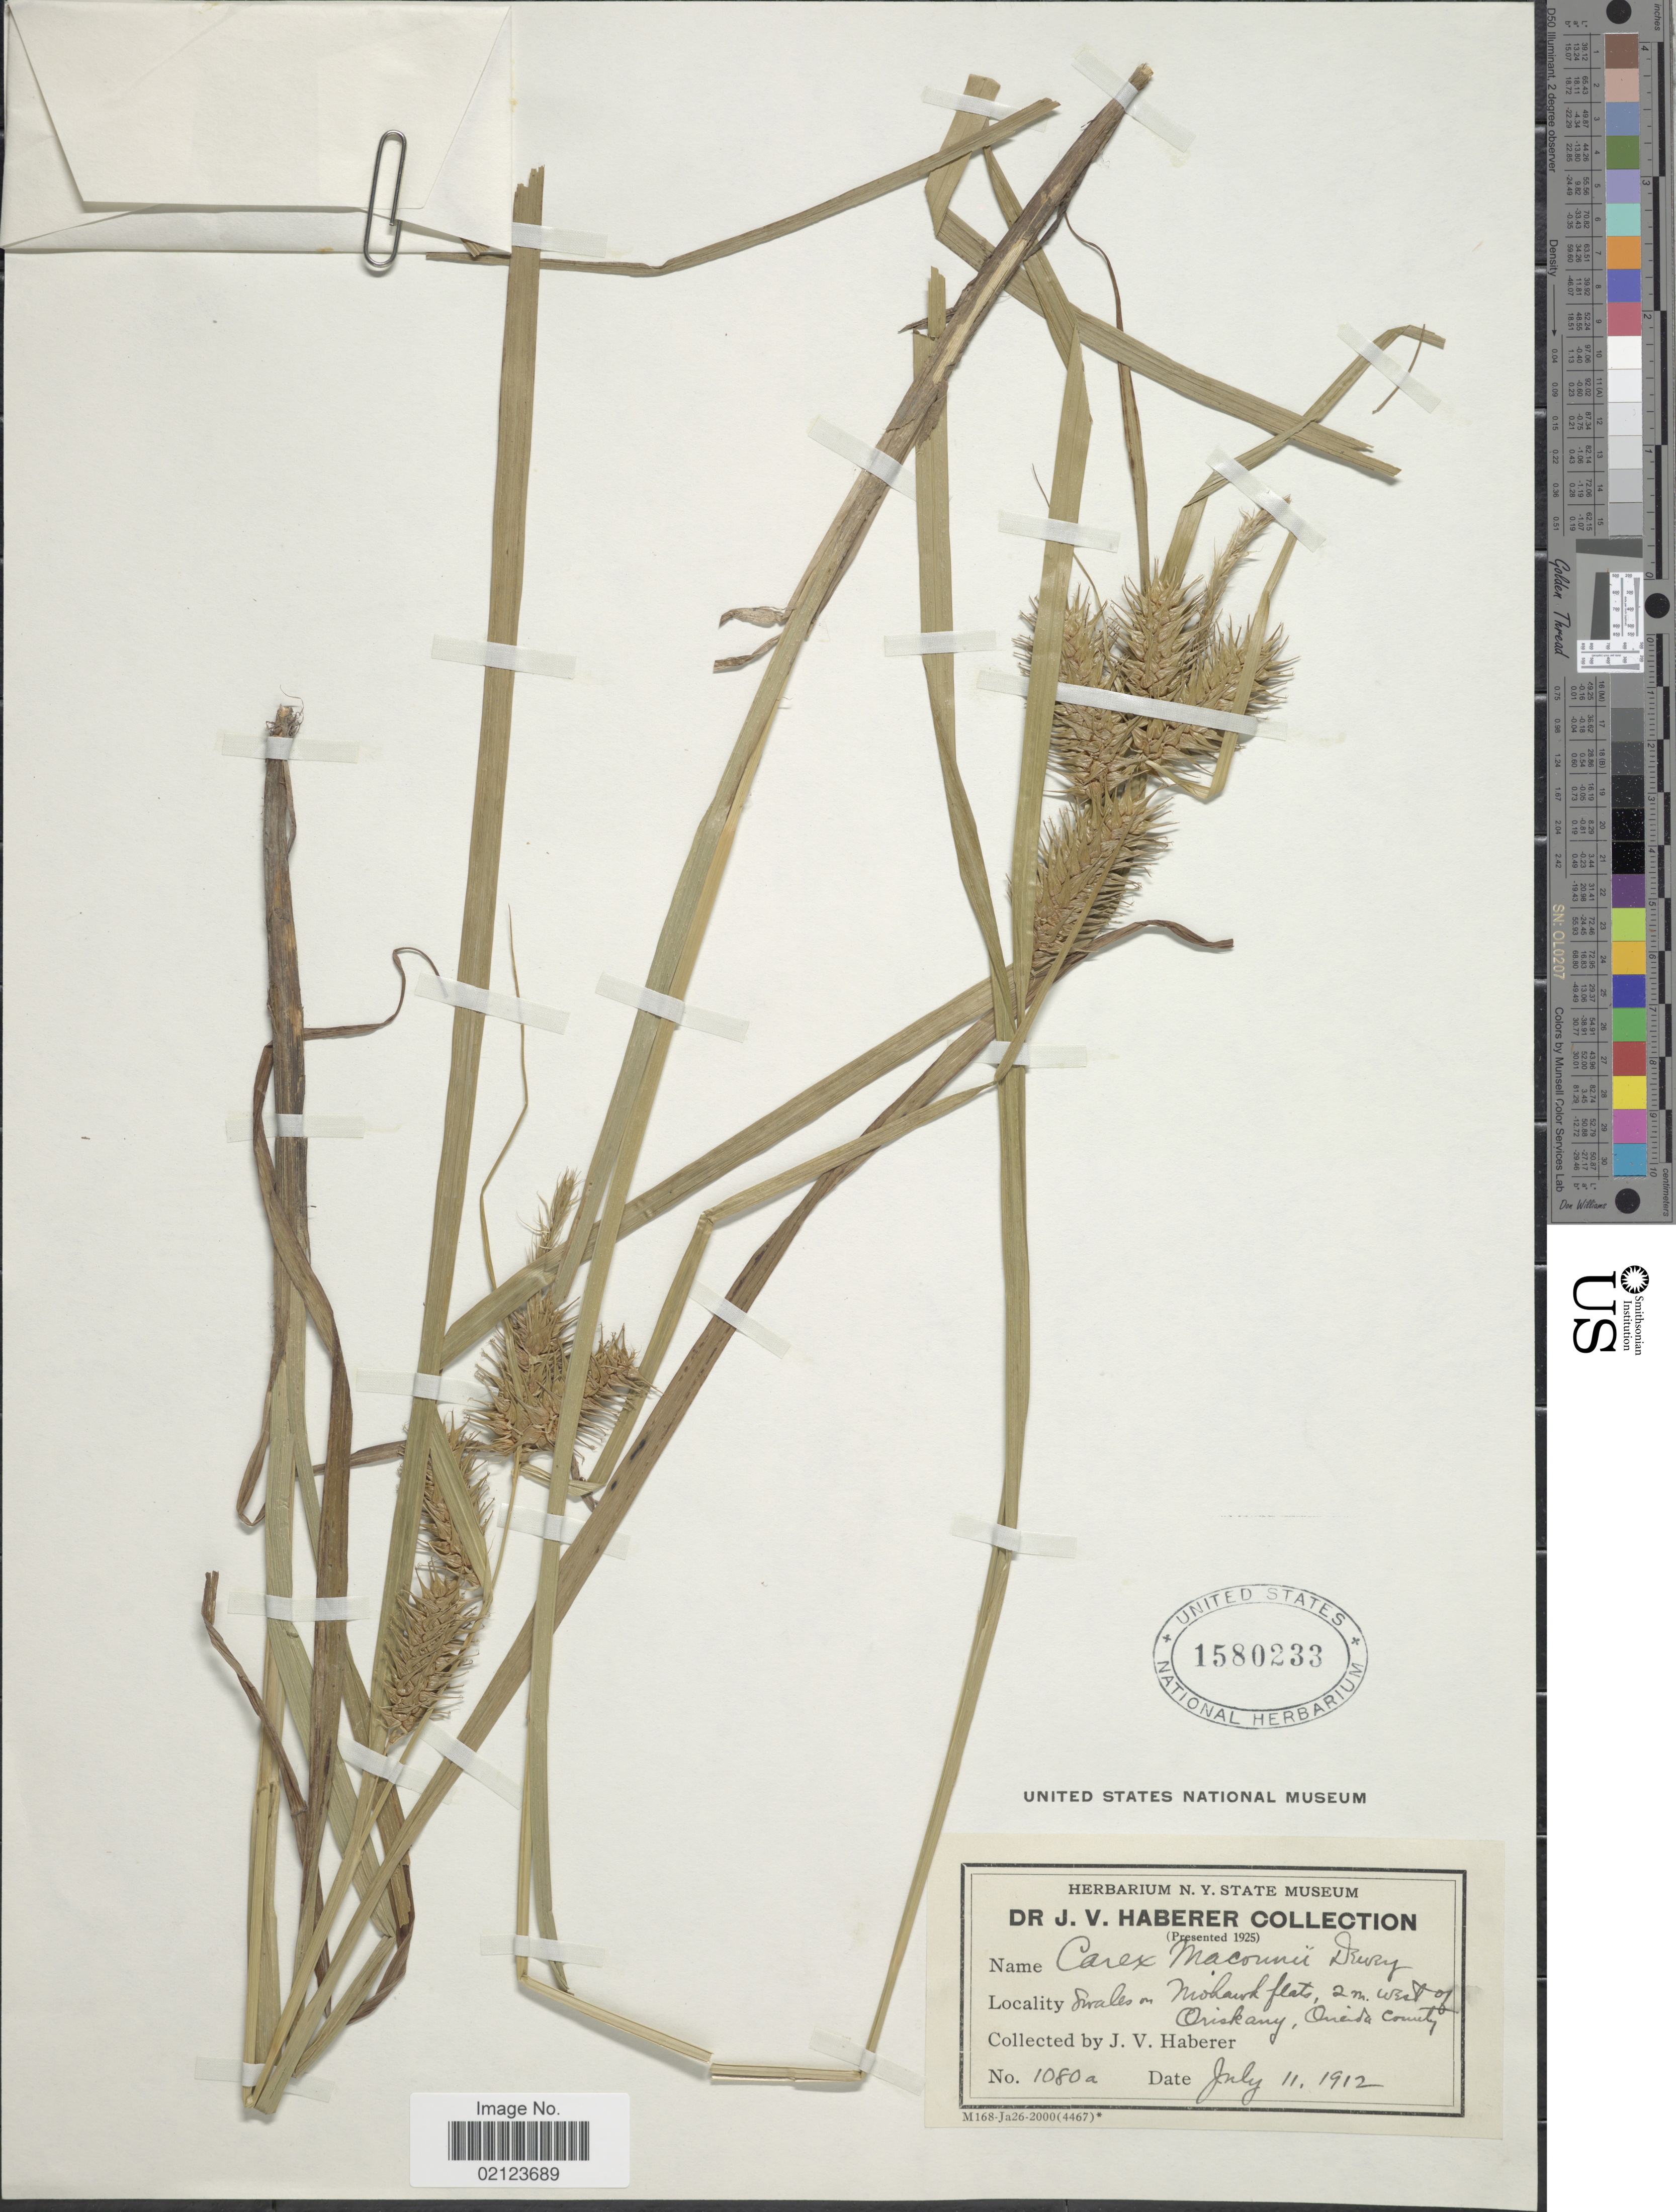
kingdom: Plantae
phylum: Tracheophyta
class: Liliopsida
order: Poales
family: Cyperaceae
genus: Carex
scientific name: Carex lupulina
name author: Muhl. ex Willd.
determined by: Strong, Mark T., (BOT), Smithsonian Institution - National Museum of Natural History (UNITED STATES)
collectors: J. V. Haberer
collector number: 1080a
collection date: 1912-07-11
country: United States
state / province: New York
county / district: Oneida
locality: Swales on Mohawk flats, 2 m. west of Oriskany, Oneida County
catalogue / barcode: US 1580233